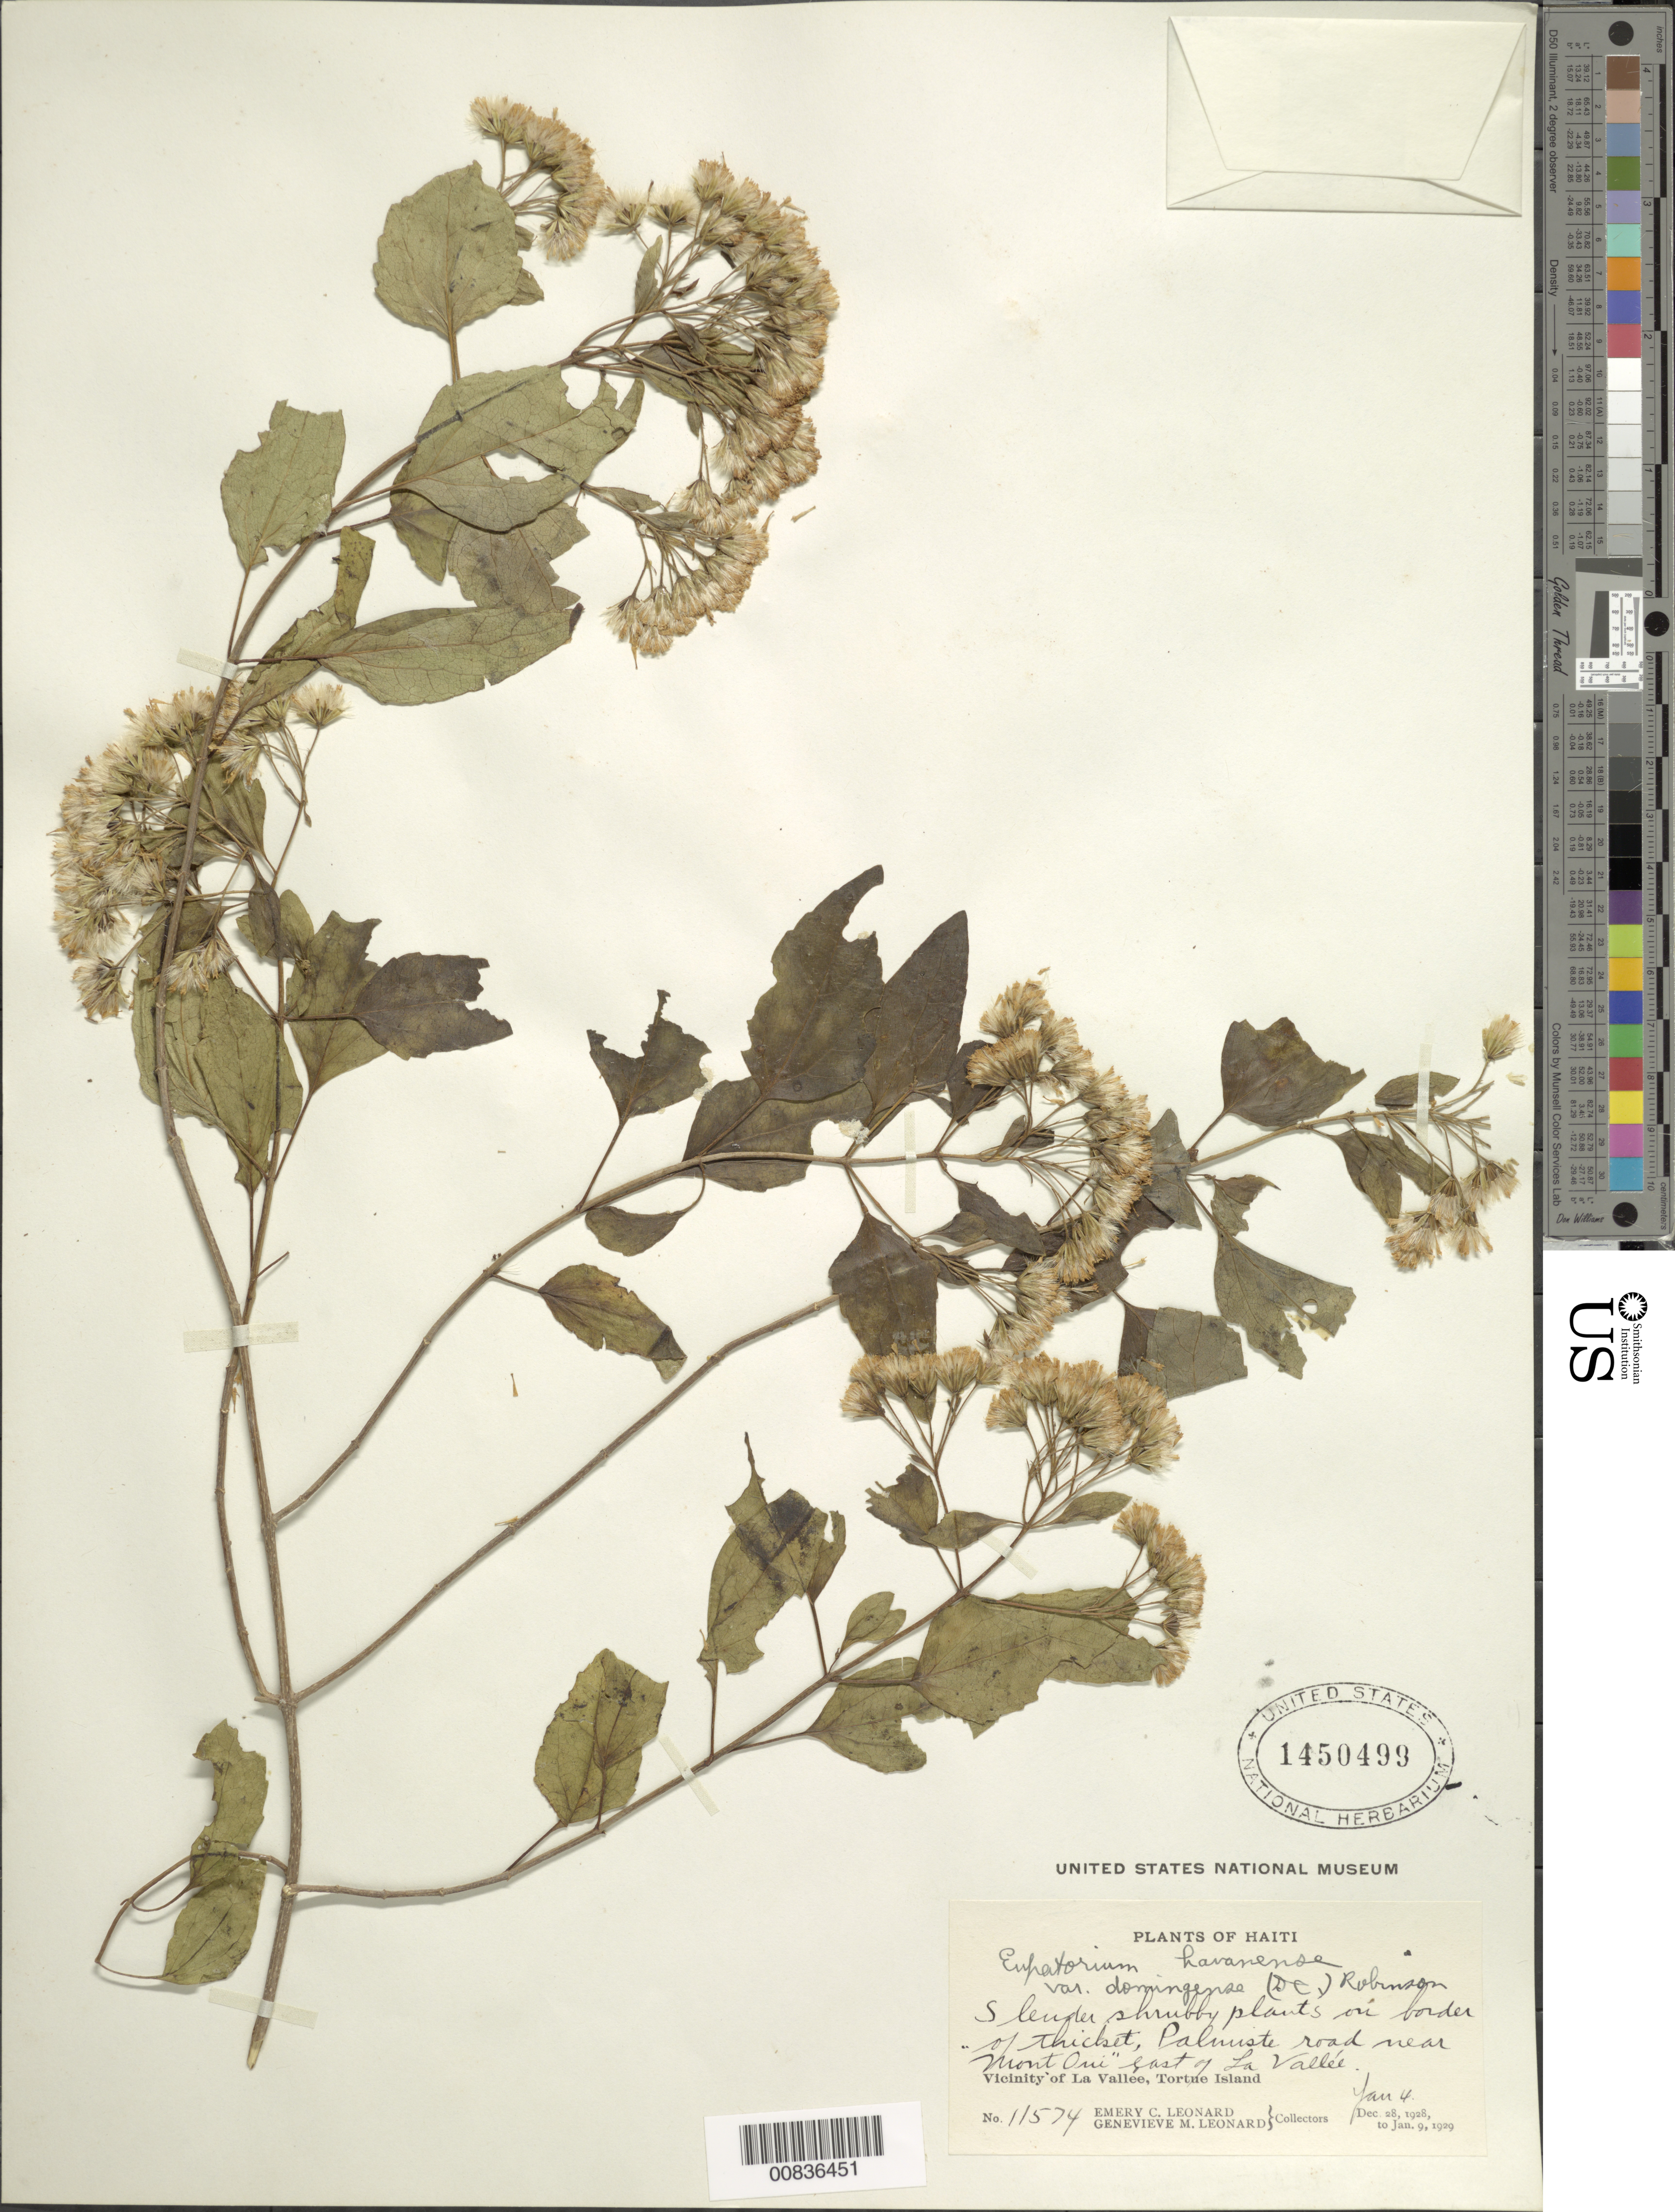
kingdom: Plantae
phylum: Tracheophyta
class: Magnoliopsida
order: Asterales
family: Asteraceae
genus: Ageratina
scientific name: Ageratina havanensis var. domingense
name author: (DC.) H. Rob.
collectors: E. C. Leonard & G. M. Leonard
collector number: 11574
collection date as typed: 04 Jan 1929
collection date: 1929-01-04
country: Haiti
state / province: Nord-Ouest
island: Île de la Tortue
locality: Vicinity of La Vallée, Paliniste road, near Mont Oui, E of town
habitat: Border of thickets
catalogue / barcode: US 1450499